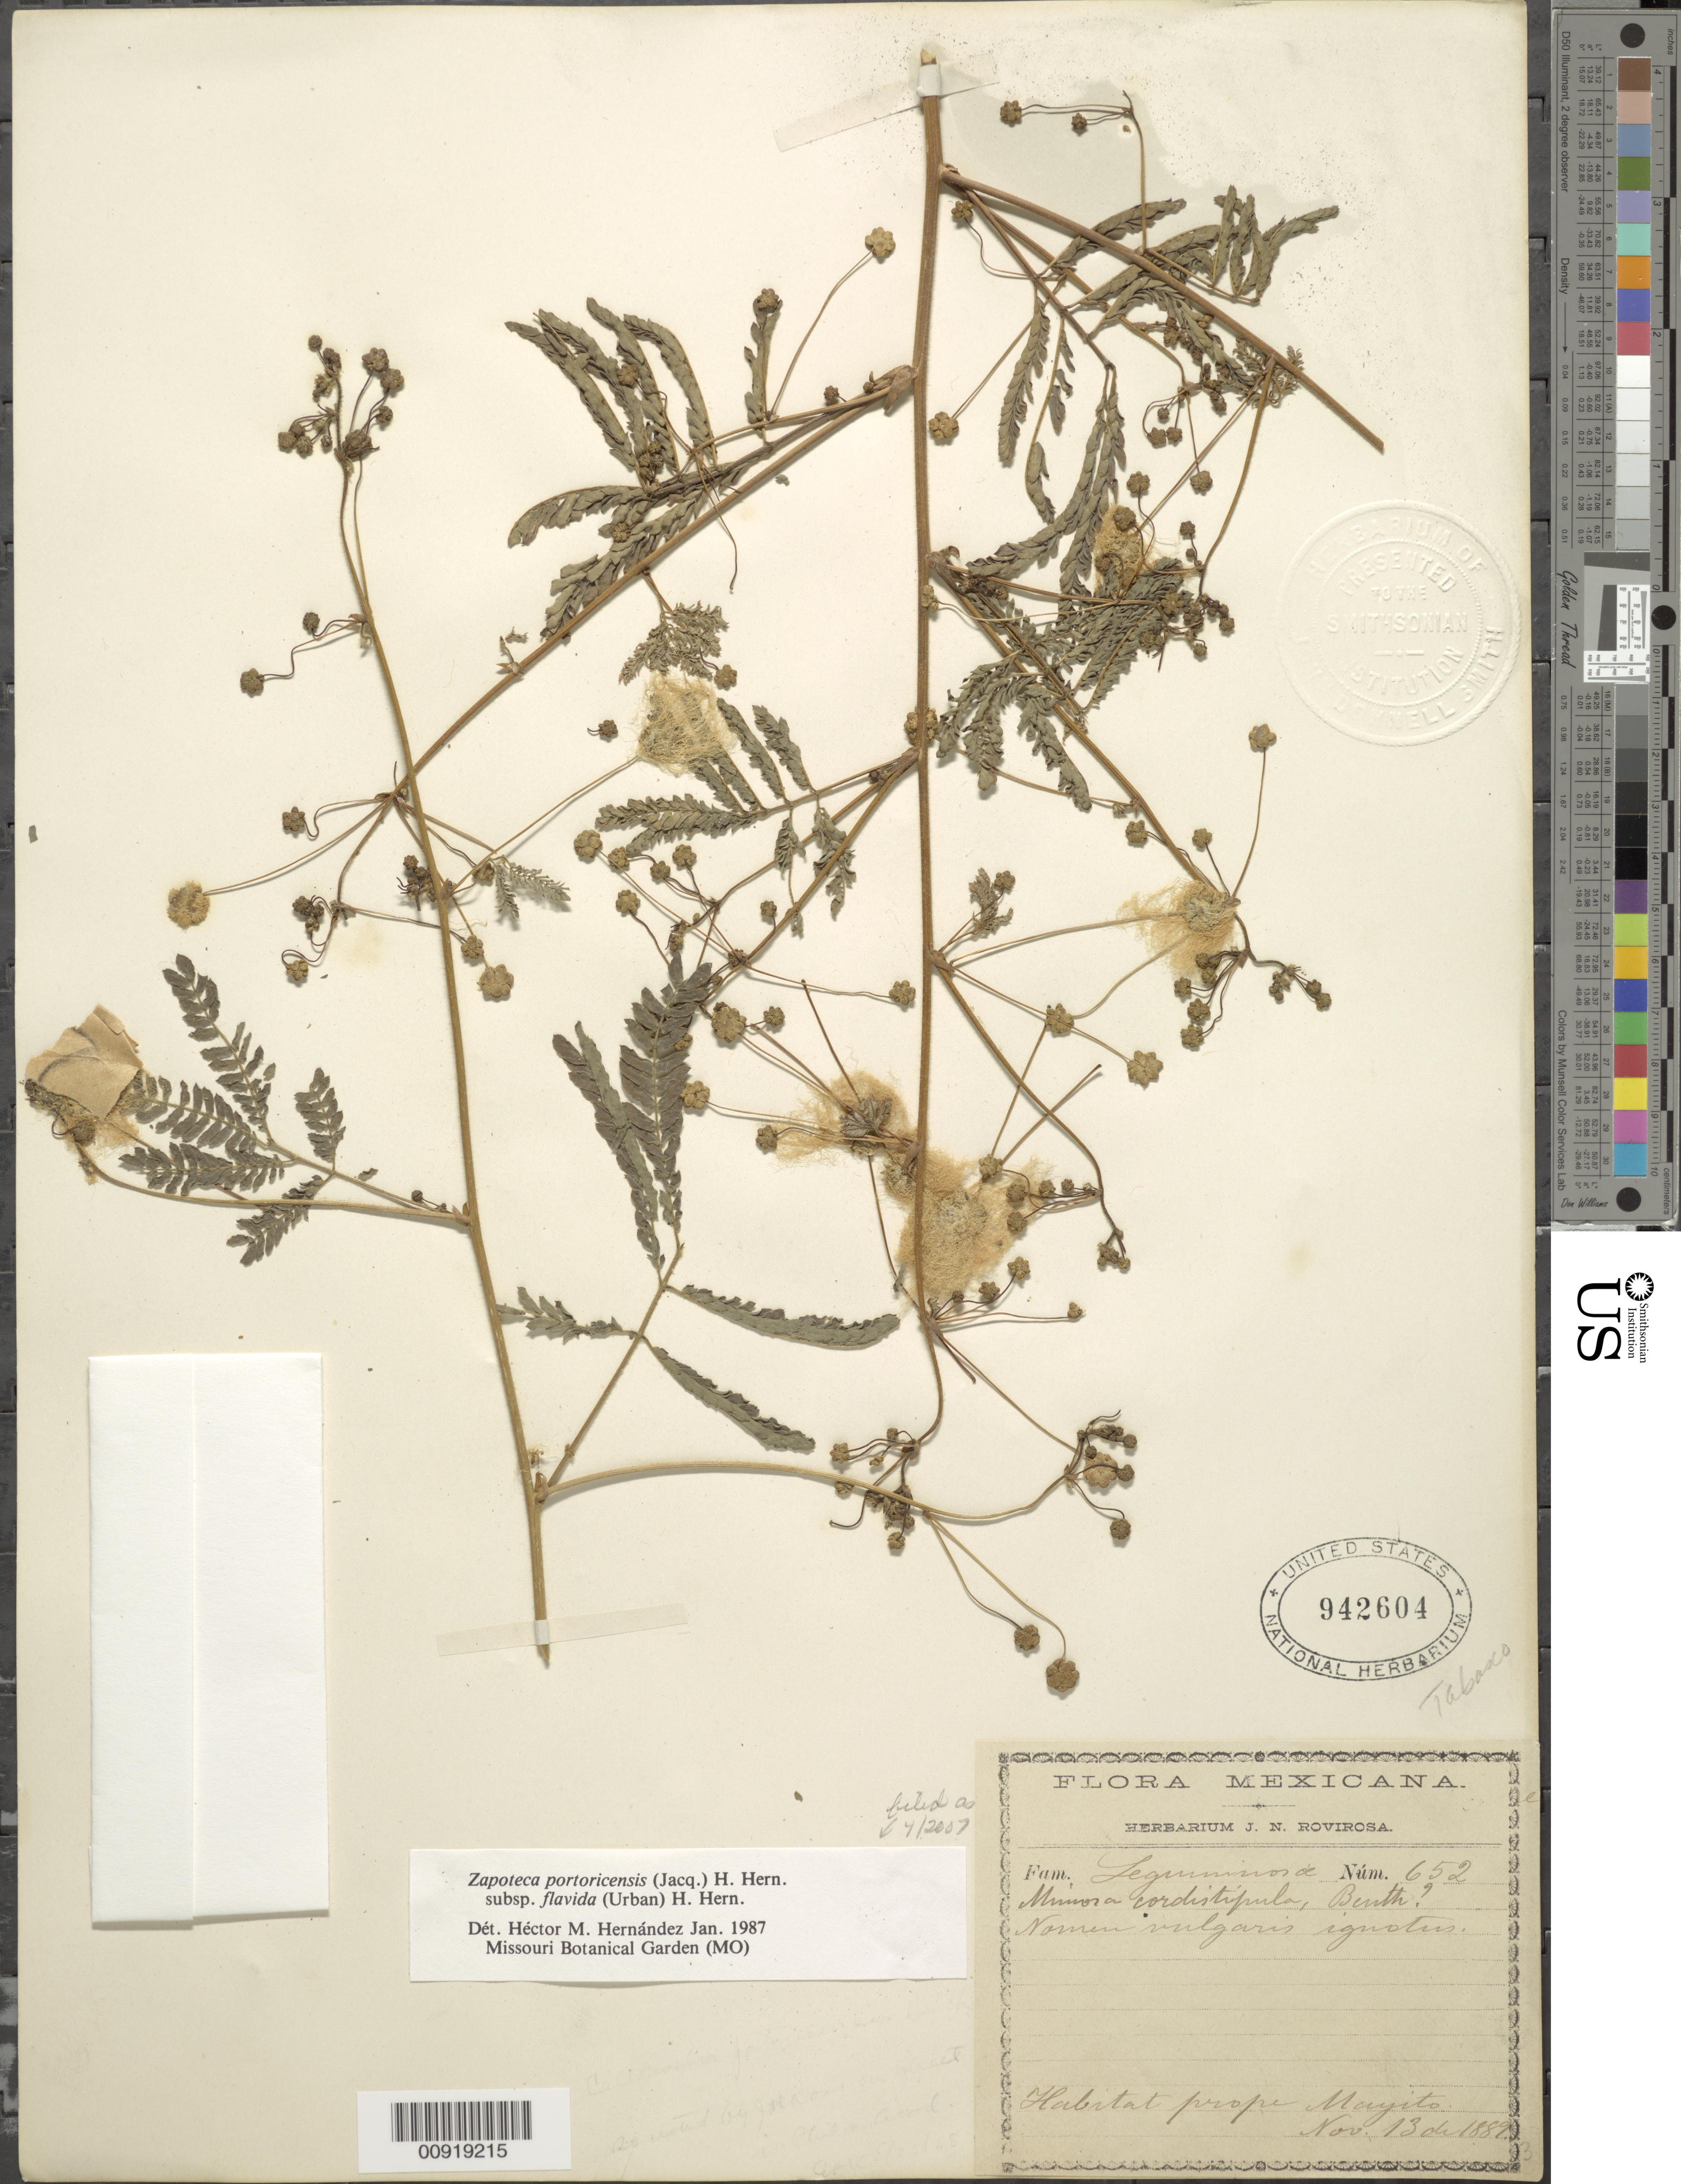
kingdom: Plantae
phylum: Tracheophyta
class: Magnoliopsida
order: Fabales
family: Fabaceae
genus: Zapoteca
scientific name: Zapoteca portoricensis subsp. flavida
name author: (Urb.) H.M. Hern.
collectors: J. N. Rovirosa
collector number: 652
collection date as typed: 13 Nov 1889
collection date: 1889-11-13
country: Mexico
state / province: Tabasco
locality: Prope Mayito.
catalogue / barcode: US 942604